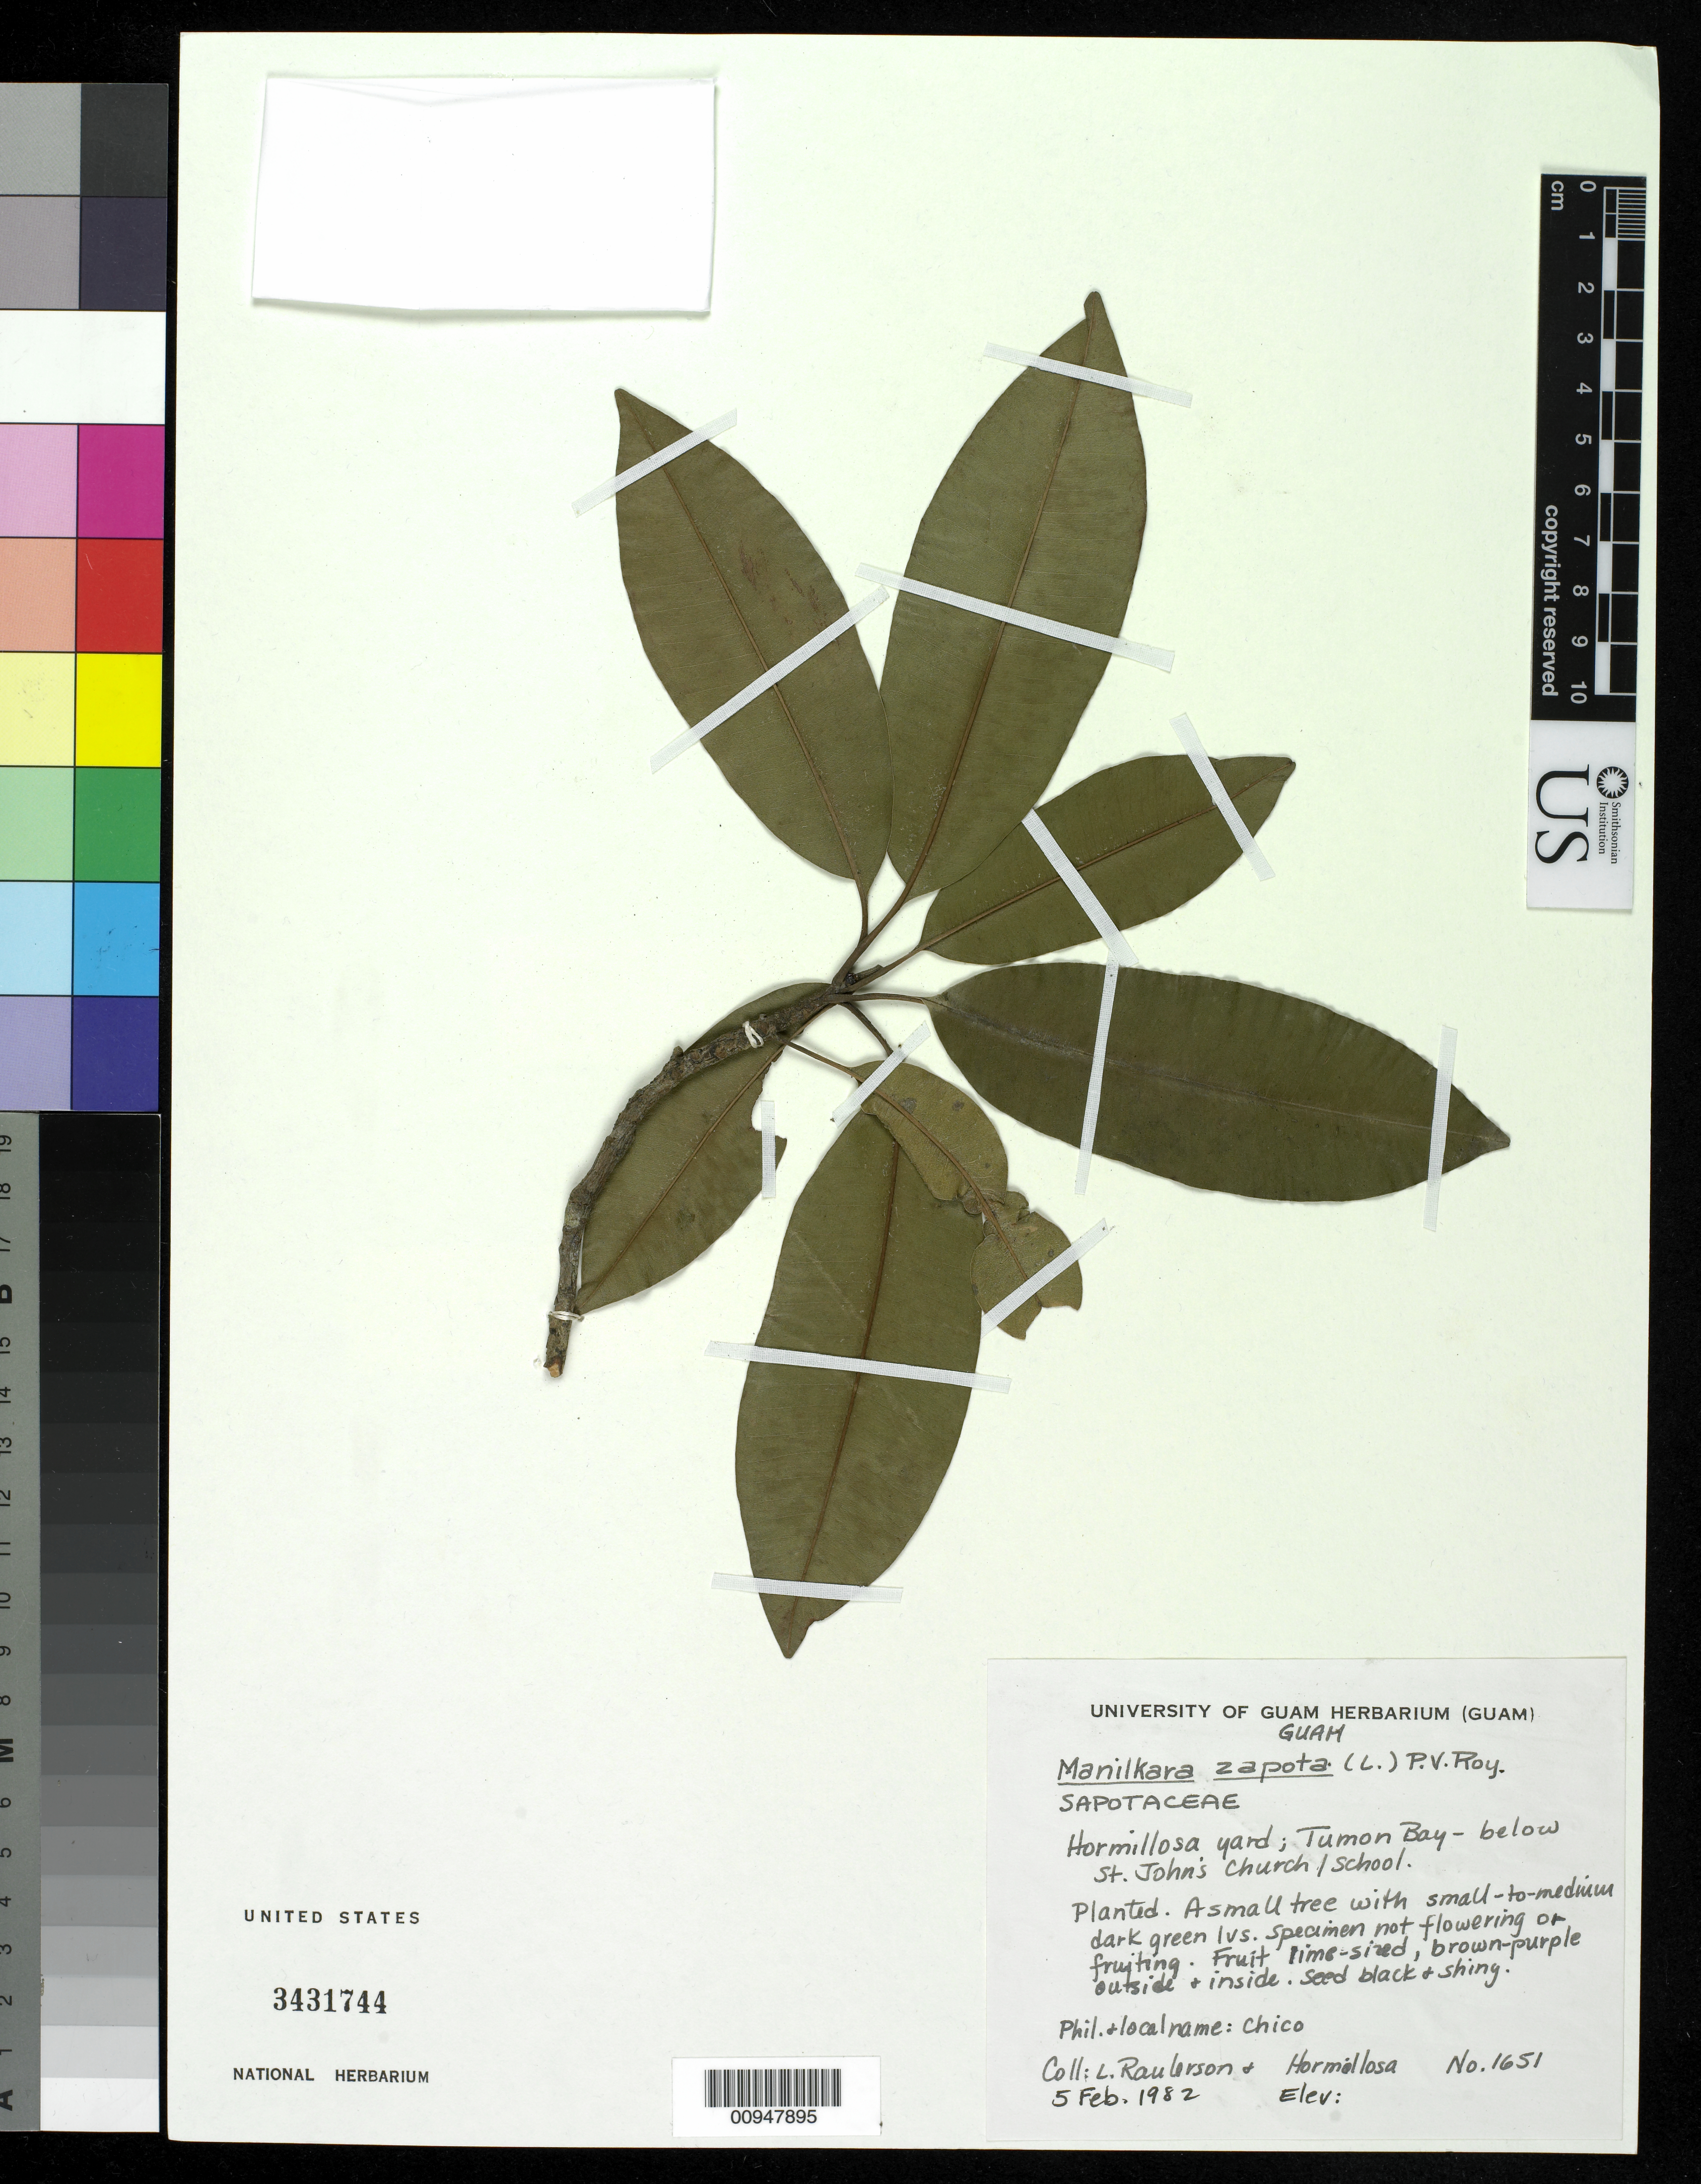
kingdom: Plantae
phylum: Tracheophyta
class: Magnoliopsida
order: Ericales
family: Sapotaceae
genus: Manilkara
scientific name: Manilkara zapota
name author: (L.) P. Royen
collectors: L. Raulerson & Hermillosa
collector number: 1651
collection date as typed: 05 Feb 1982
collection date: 1982-02-05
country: Guam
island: Guam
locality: Tumon Bay, below St. John's Church/School, Hormillosa yard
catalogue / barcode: US 3431744